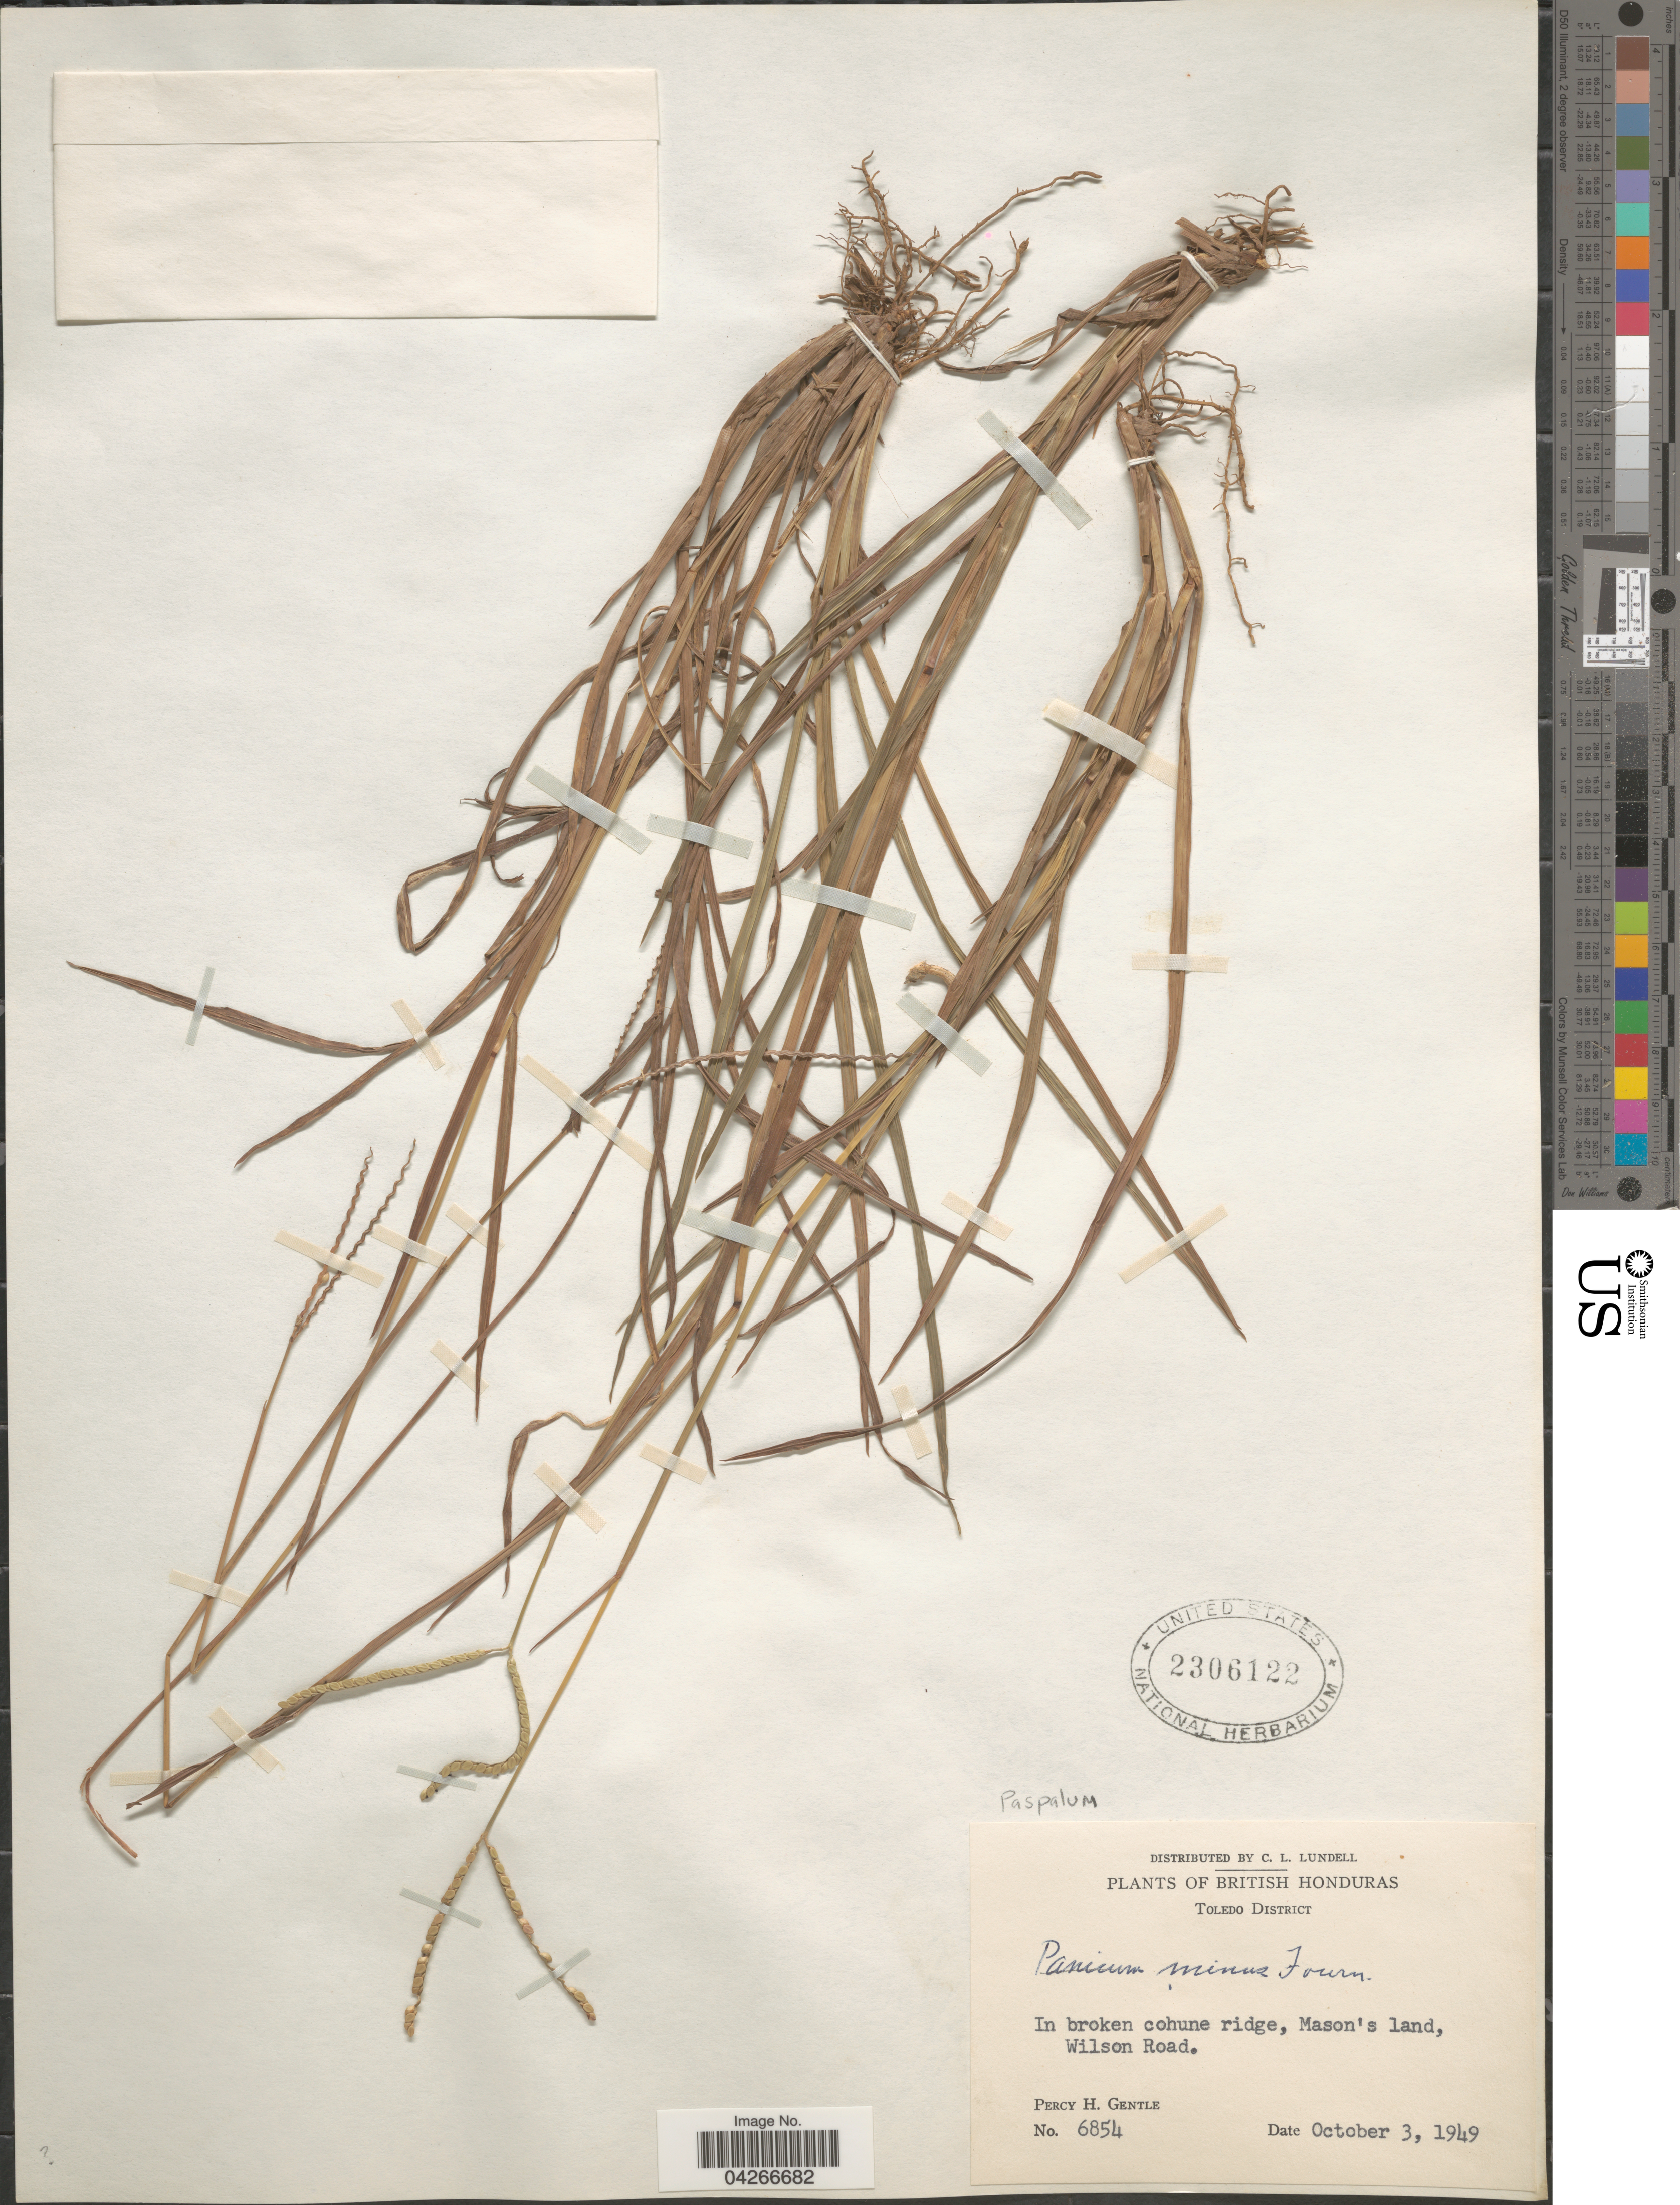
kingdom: Plantae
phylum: Tracheophyta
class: Liliopsida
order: Poales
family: Poaceae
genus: Paspalum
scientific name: Paspalum minus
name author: E. Fourn.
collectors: P. H. Gentle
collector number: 6854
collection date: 1949-10-03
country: Belize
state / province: Toledo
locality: British Honduras. Toledo District. In broken cohune ridge, Mason's land, Wilson Road.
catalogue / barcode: US 2306122